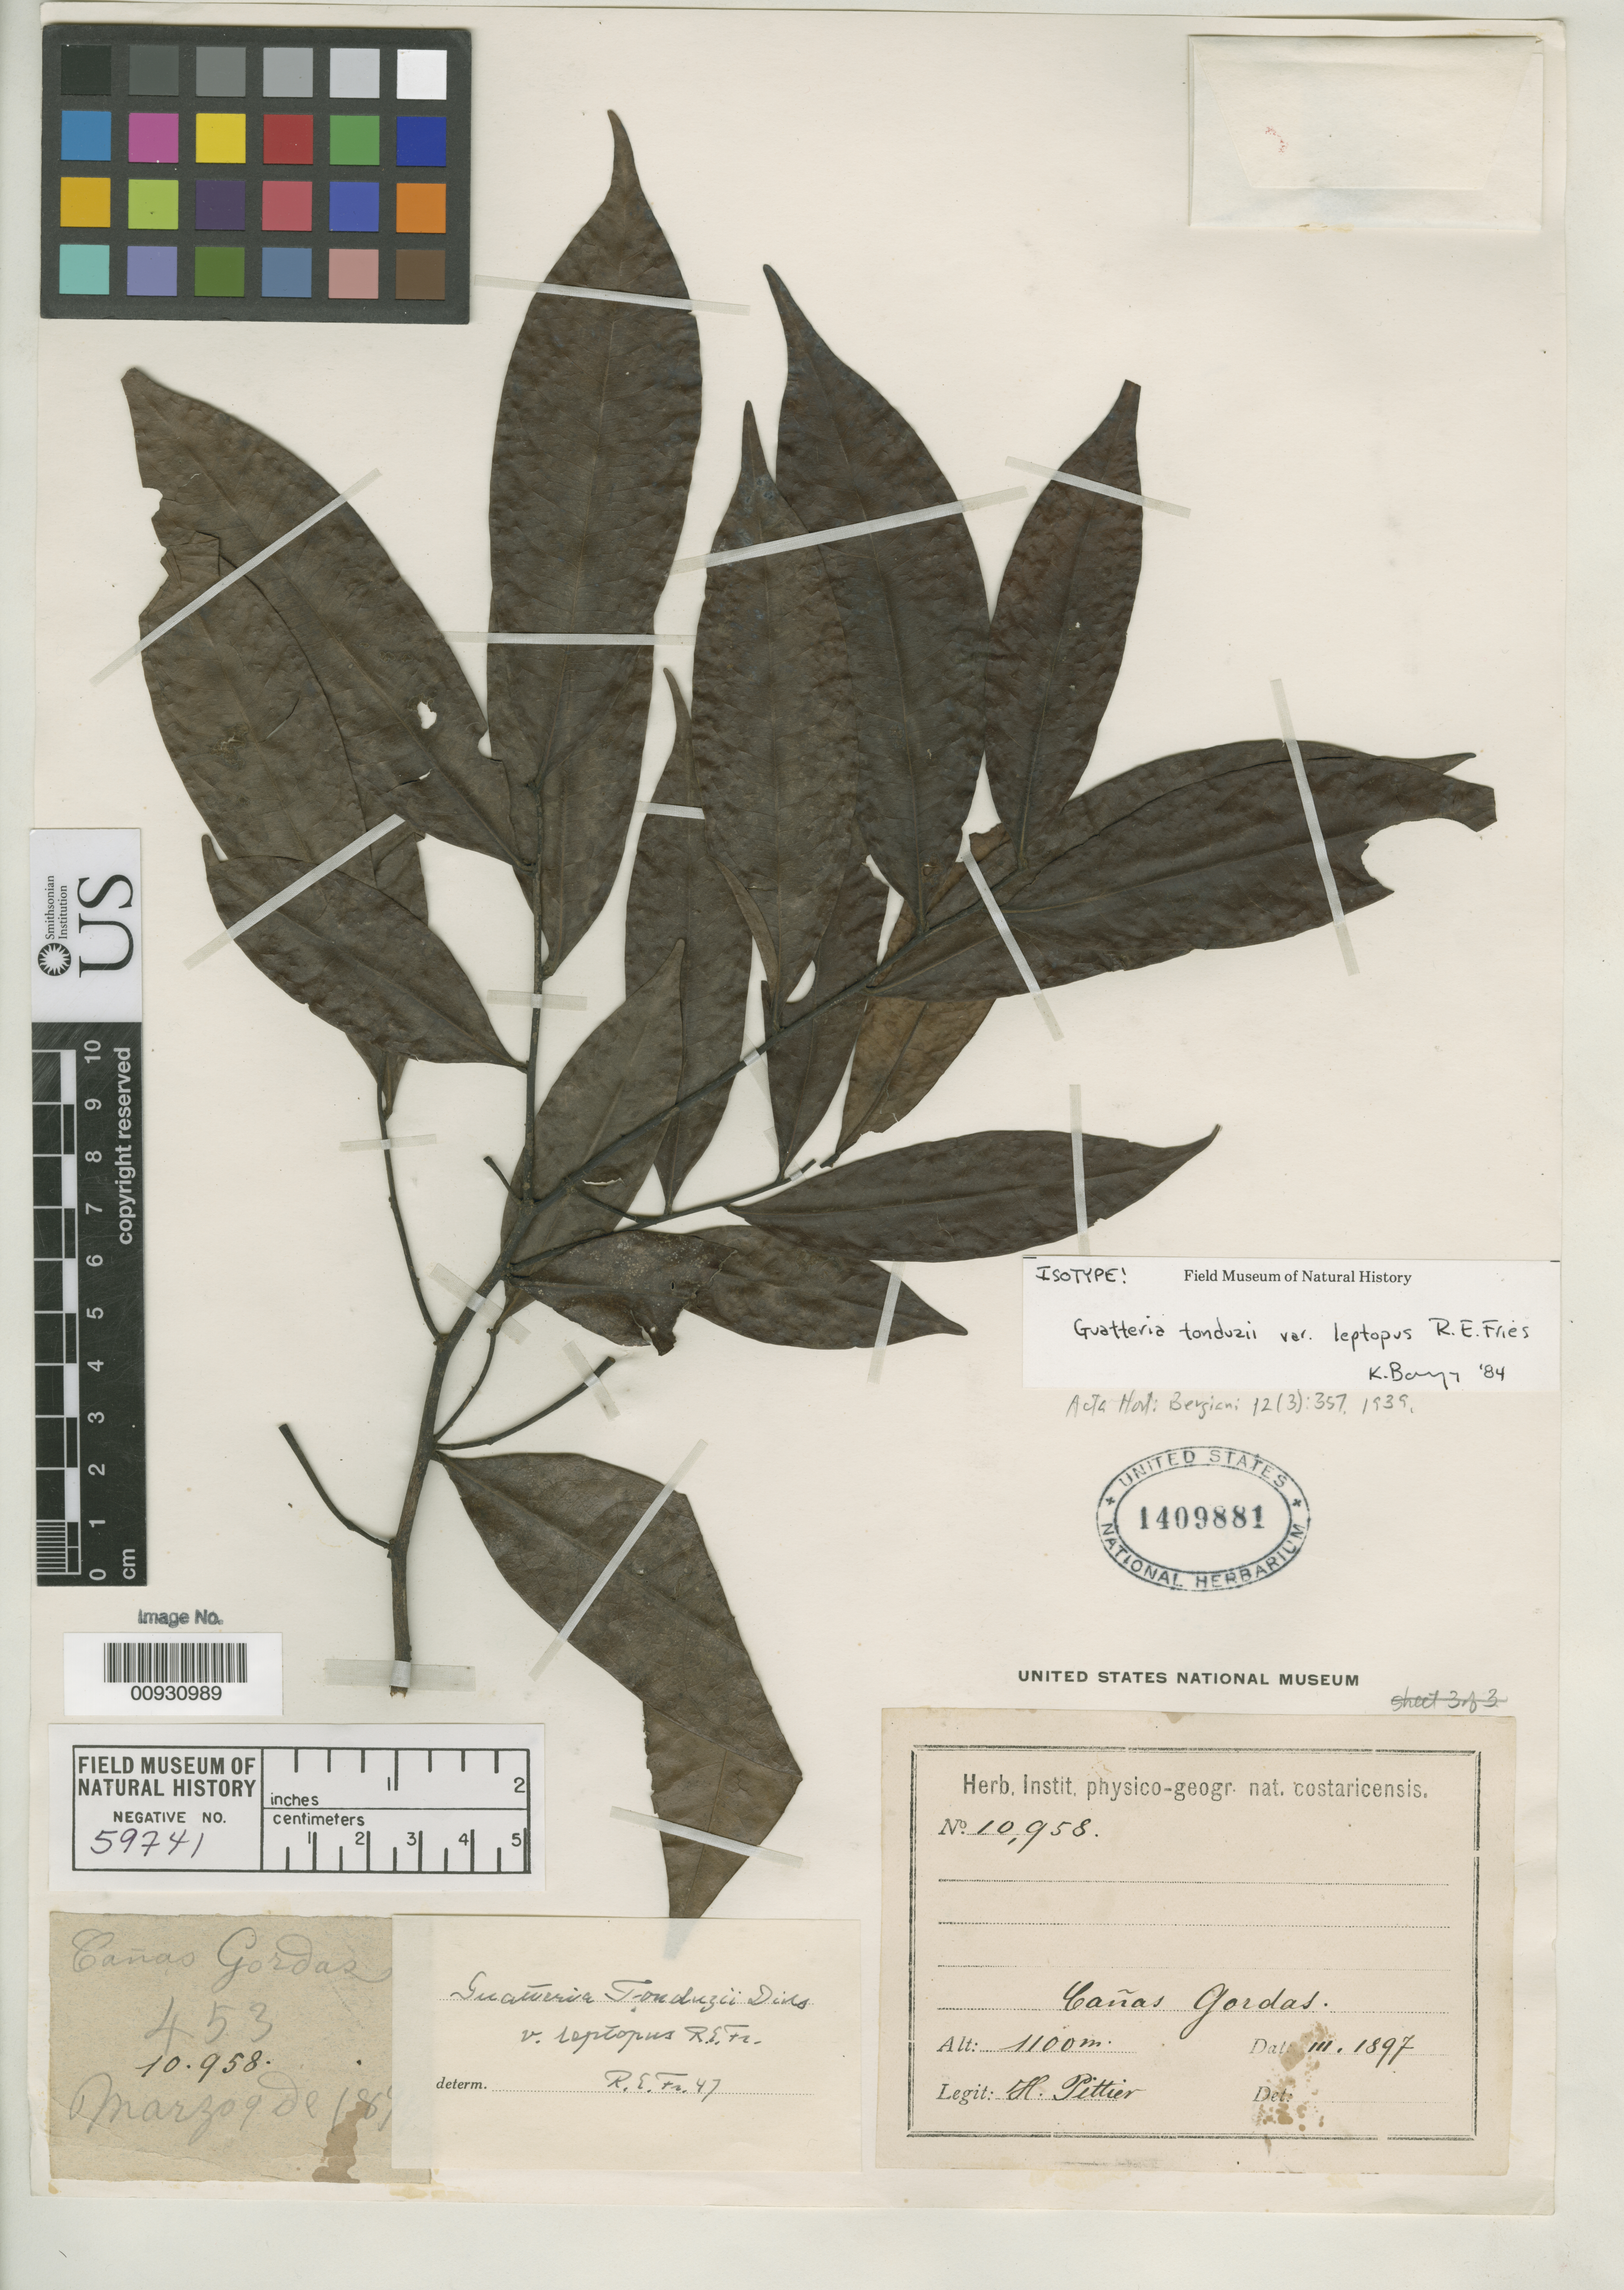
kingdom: Plantae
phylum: Tracheophyta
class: Magnoliopsida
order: Magnoliales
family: Annonaceae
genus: Guatteria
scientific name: Guatteria tonduzii var. leptopus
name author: R.E. Fr.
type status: Isotype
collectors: H. F. Pittier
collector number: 10958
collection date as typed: Mar 1897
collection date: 1897-03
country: Costa Rica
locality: Cañas Gordas.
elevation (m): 1100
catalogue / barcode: US 1409881